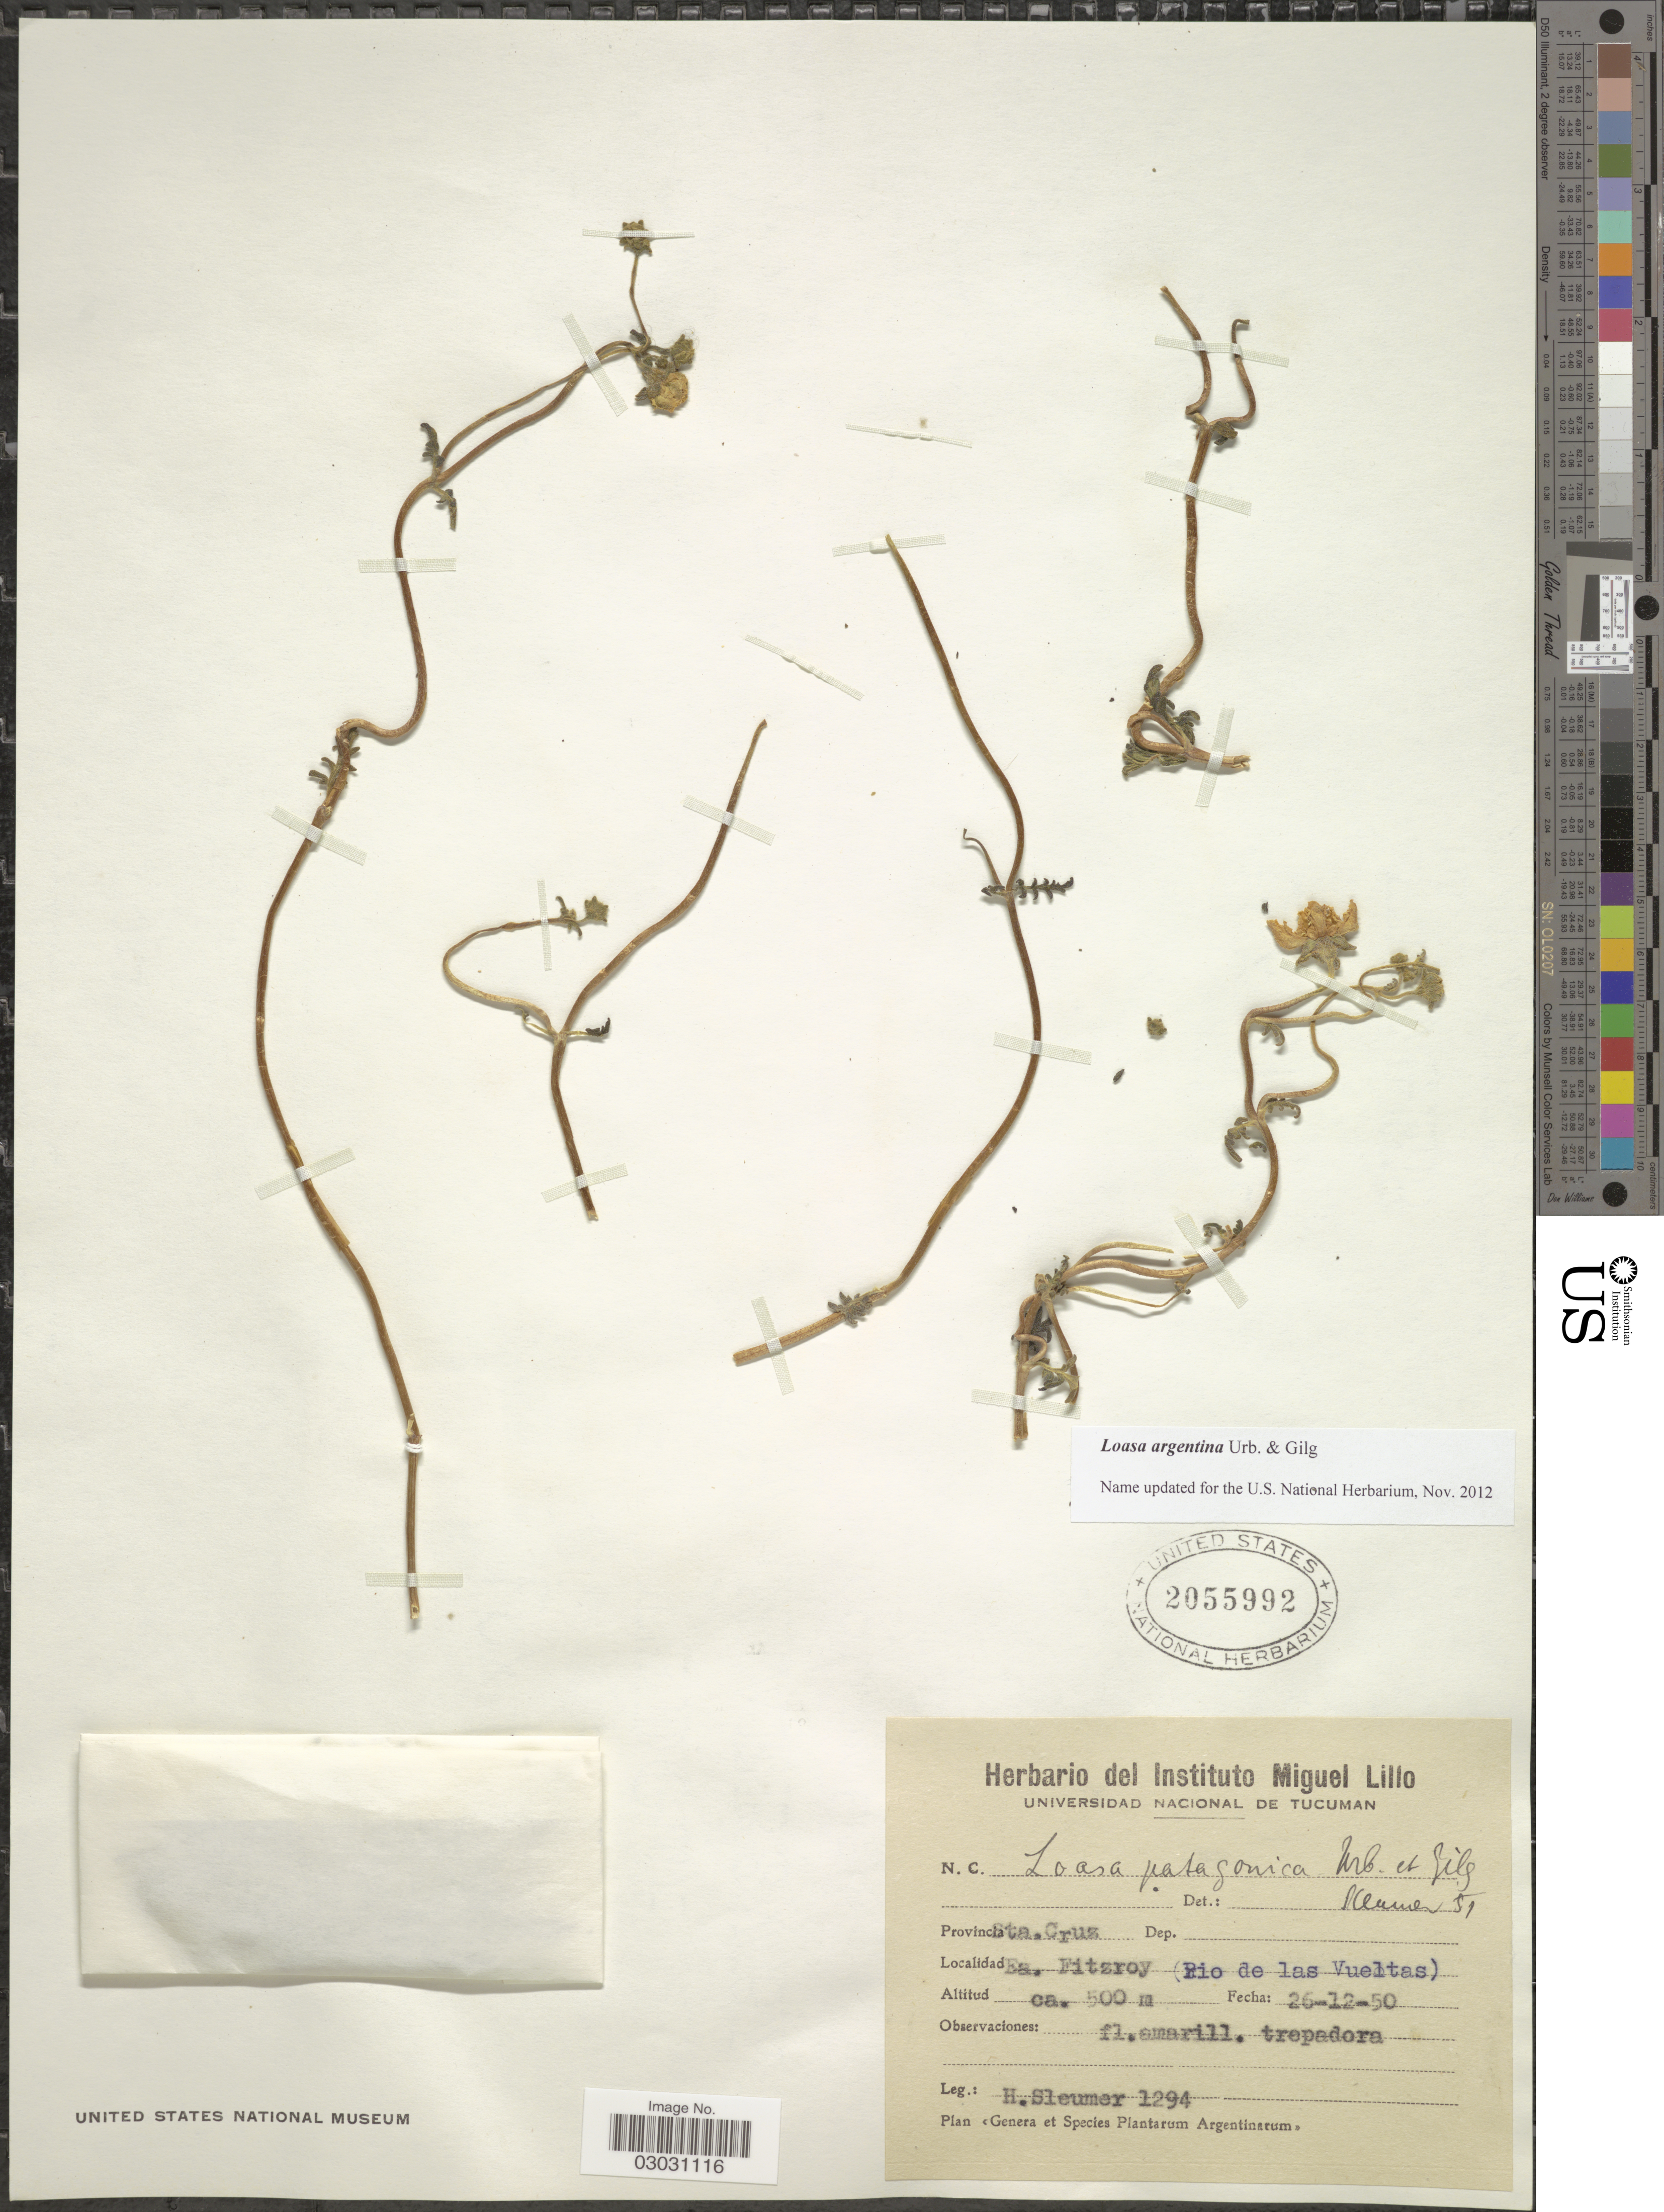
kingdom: Plantae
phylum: Tracheophyta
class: Magnoliopsida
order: Cornales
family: Loasaceae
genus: Pinnasa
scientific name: Pinnasa bergii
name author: (Hieron.) Weigend & R. H. Acuña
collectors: H. O. Sleumer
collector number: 1294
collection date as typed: Transcribed d/m/y: 26/12/50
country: Argentina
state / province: Santa Cruz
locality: Ea. Fitzroy (Rio de las Vueltas).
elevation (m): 500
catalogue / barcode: US 2055992